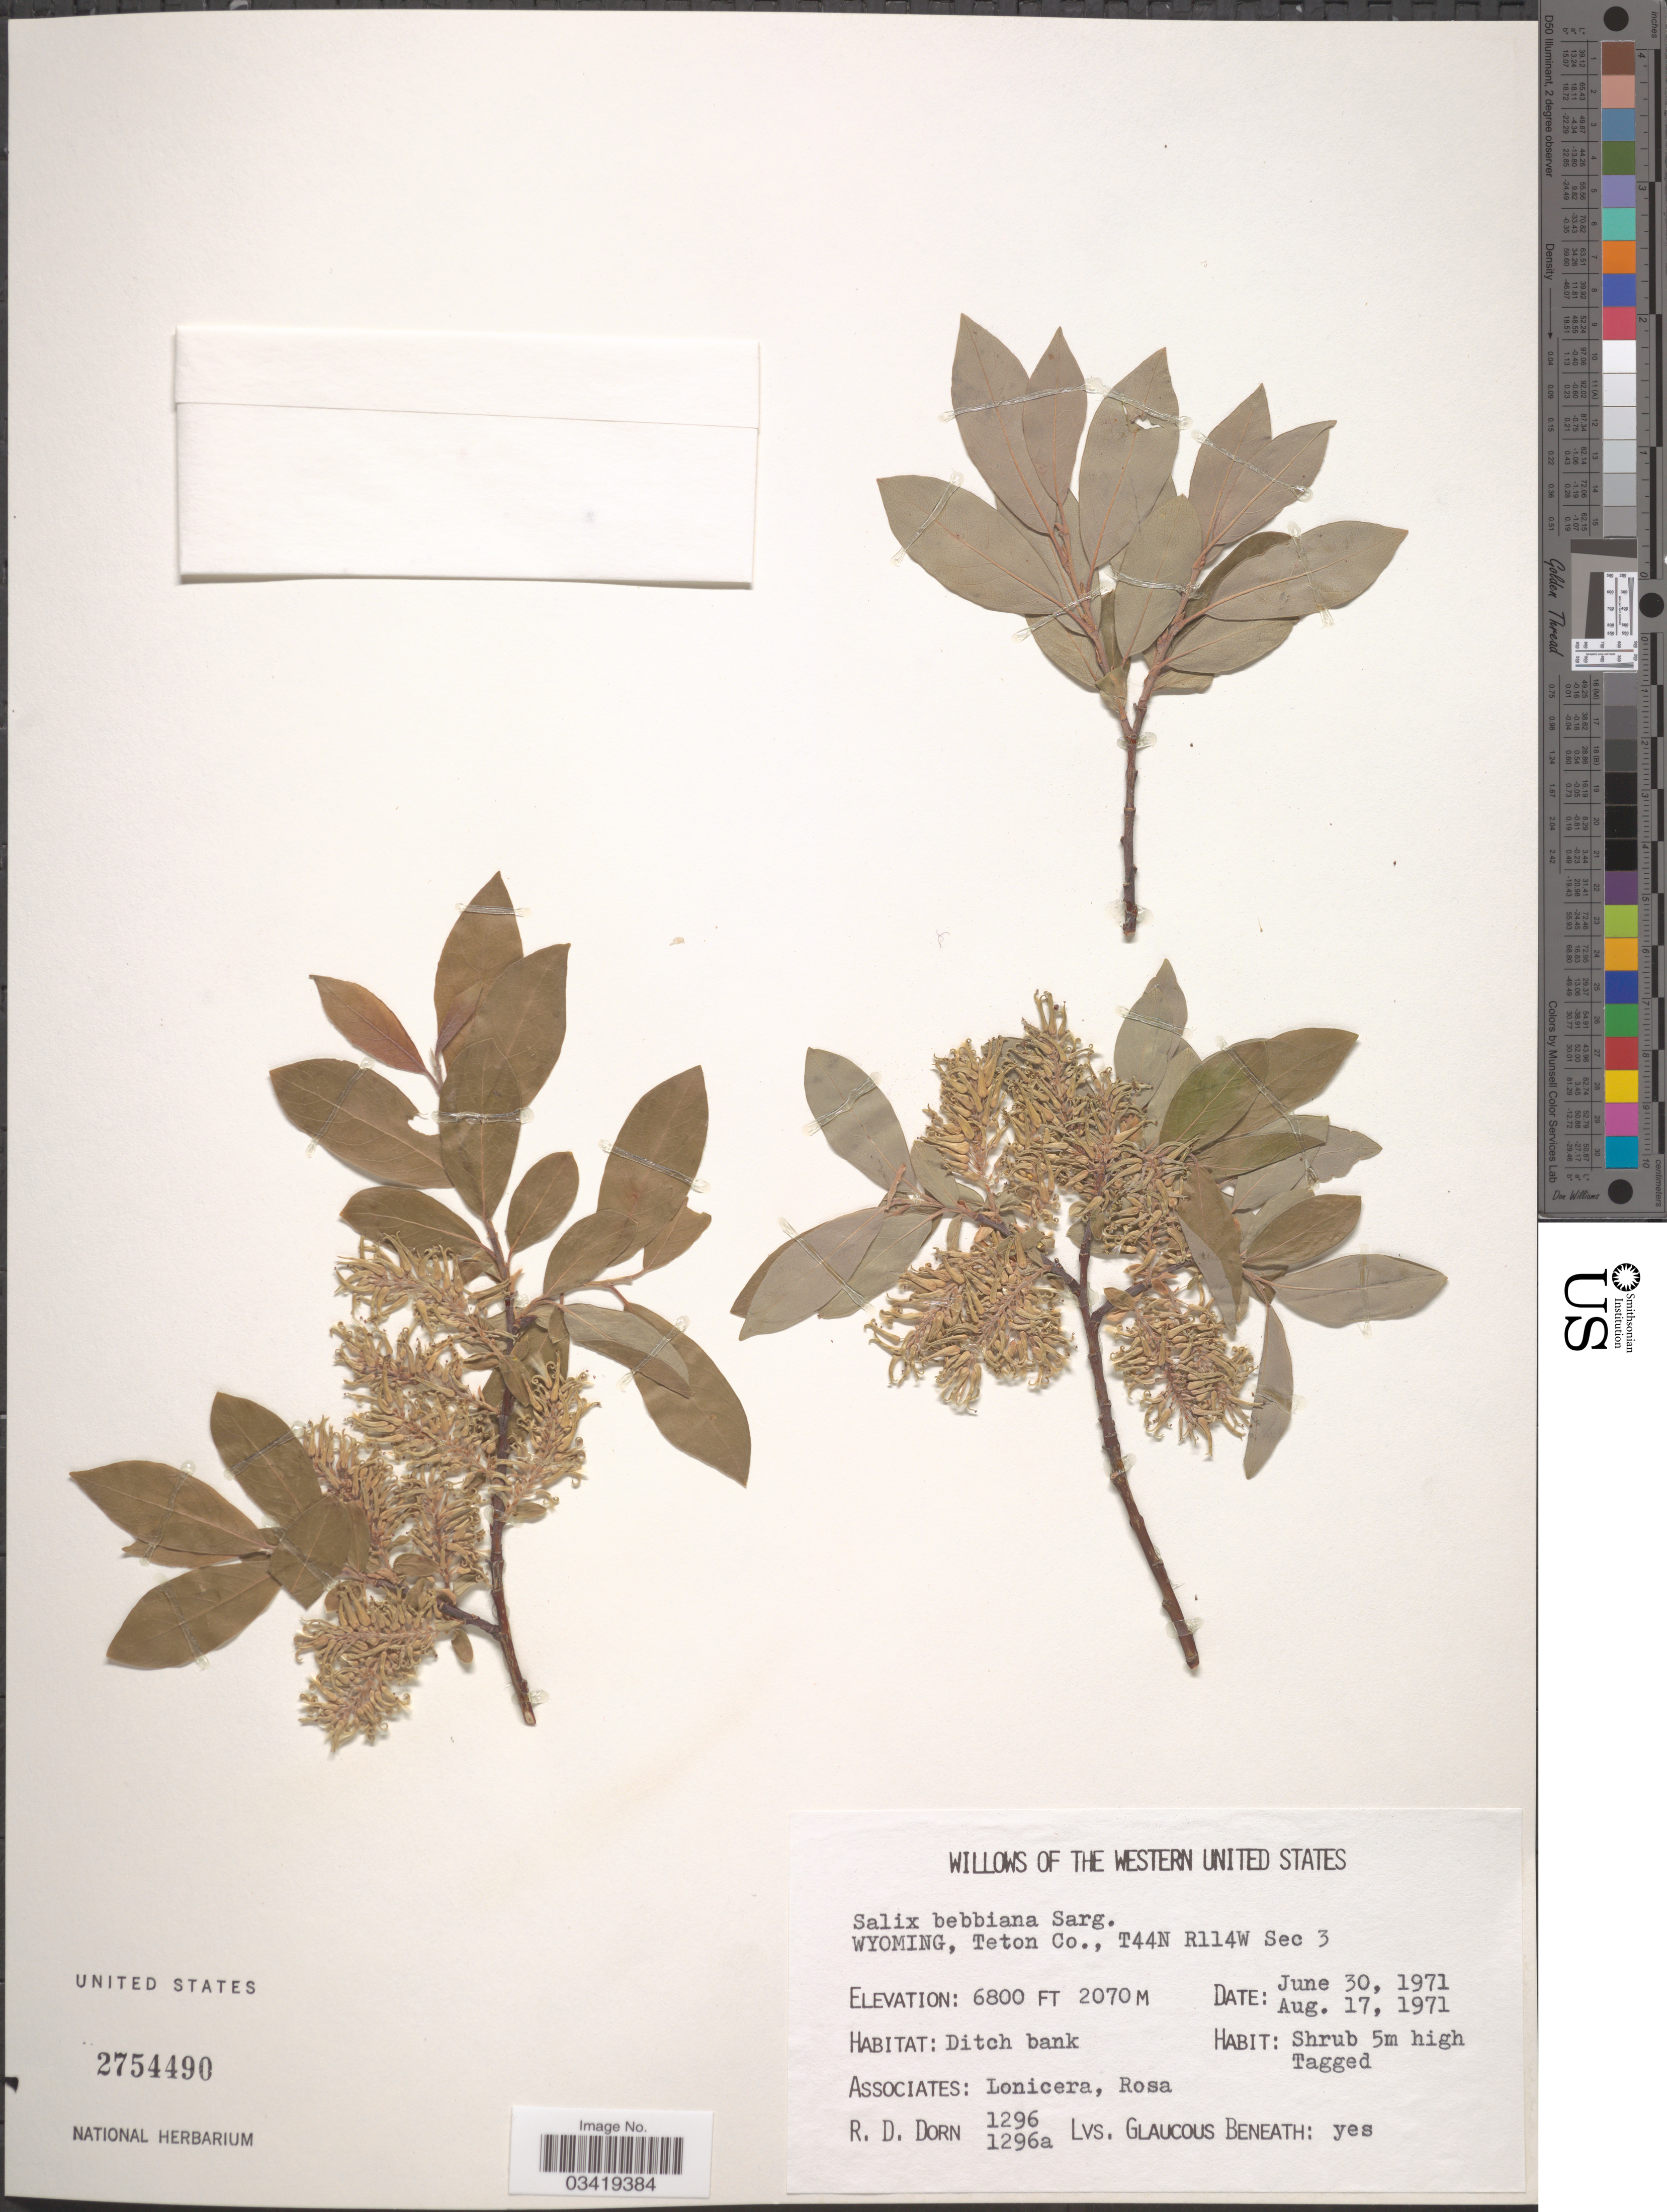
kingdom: Plantae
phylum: Tracheophyta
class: Magnoliopsida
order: Malpighiales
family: Salicaceae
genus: Salix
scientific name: Salix bebbiana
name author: Sarg.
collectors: R. D. Dorn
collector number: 1296/1296a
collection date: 1971-06-30/1971-08-17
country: United States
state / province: Wyoming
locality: Western United States. Teton Co., T44N R114W Sec 3.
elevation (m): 2073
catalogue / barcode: US 2754490